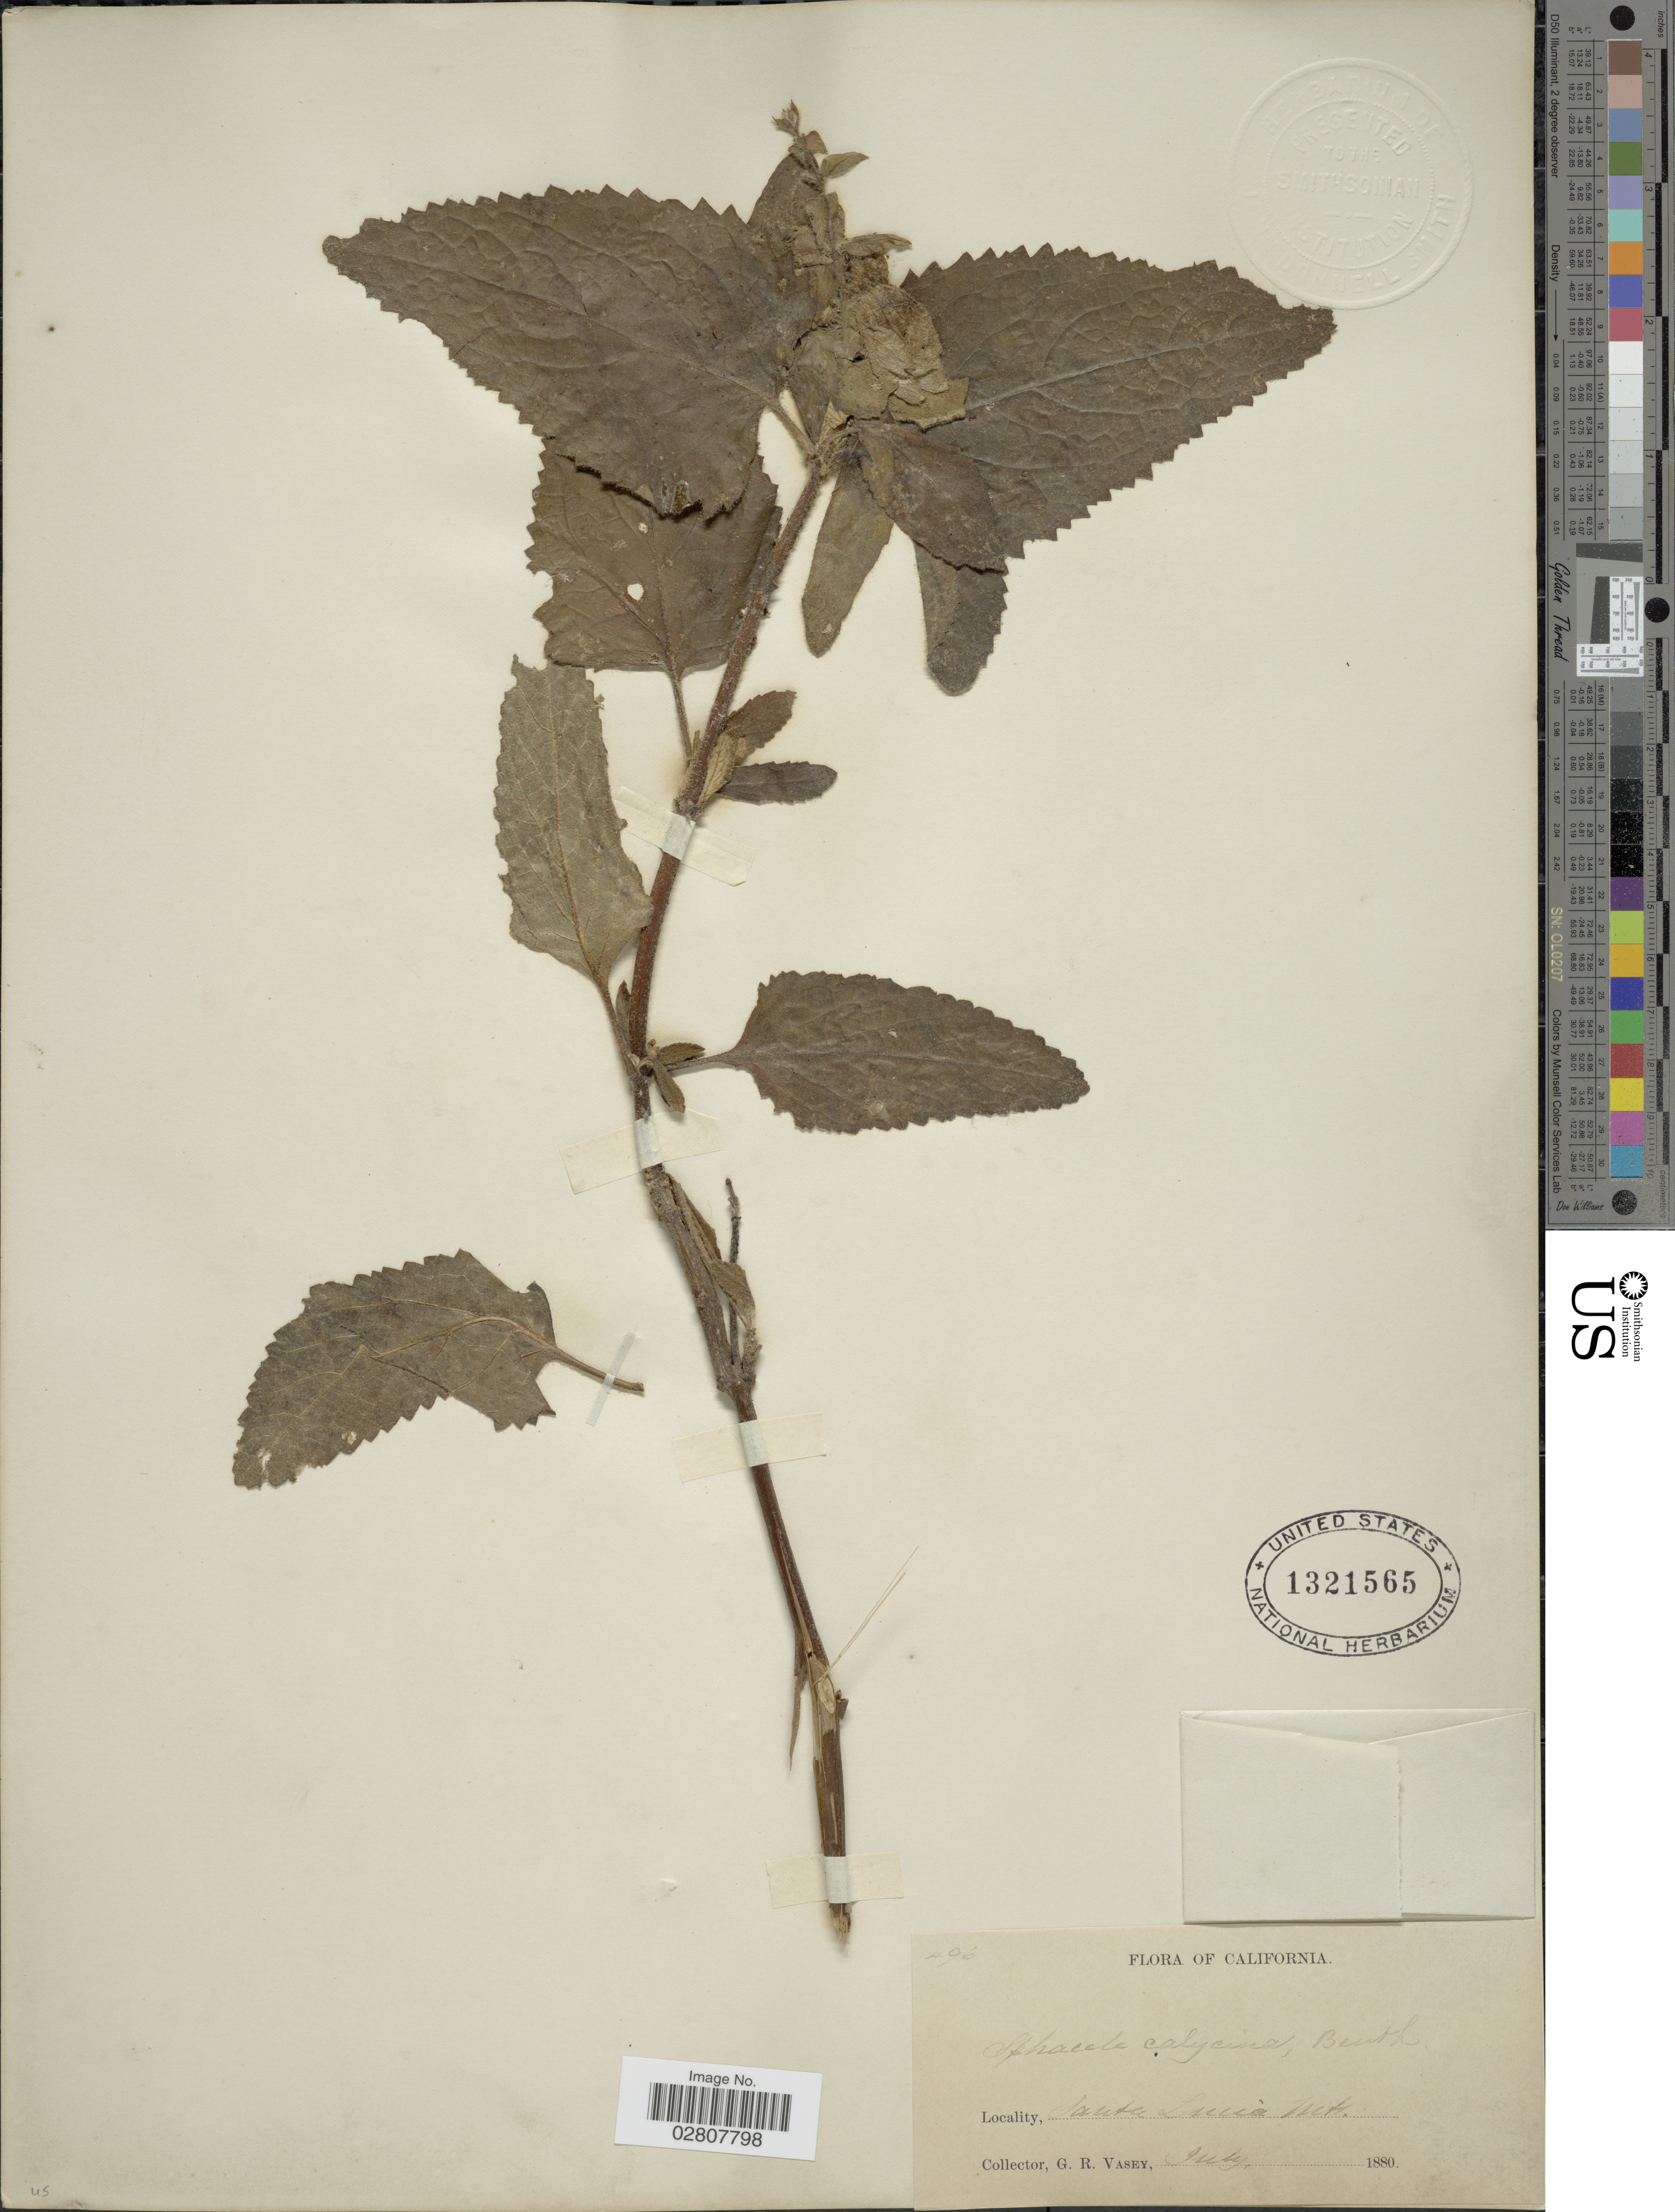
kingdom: Plantae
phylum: Tracheophyta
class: Magnoliopsida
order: Lamiales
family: Lamiaceae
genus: Lepechinia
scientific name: Lepechinia calycina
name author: (Benth.) Epling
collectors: G. R. Vasey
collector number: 496*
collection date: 1880-07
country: United States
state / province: California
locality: Santa Lucia Mts.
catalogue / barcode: US 1321565